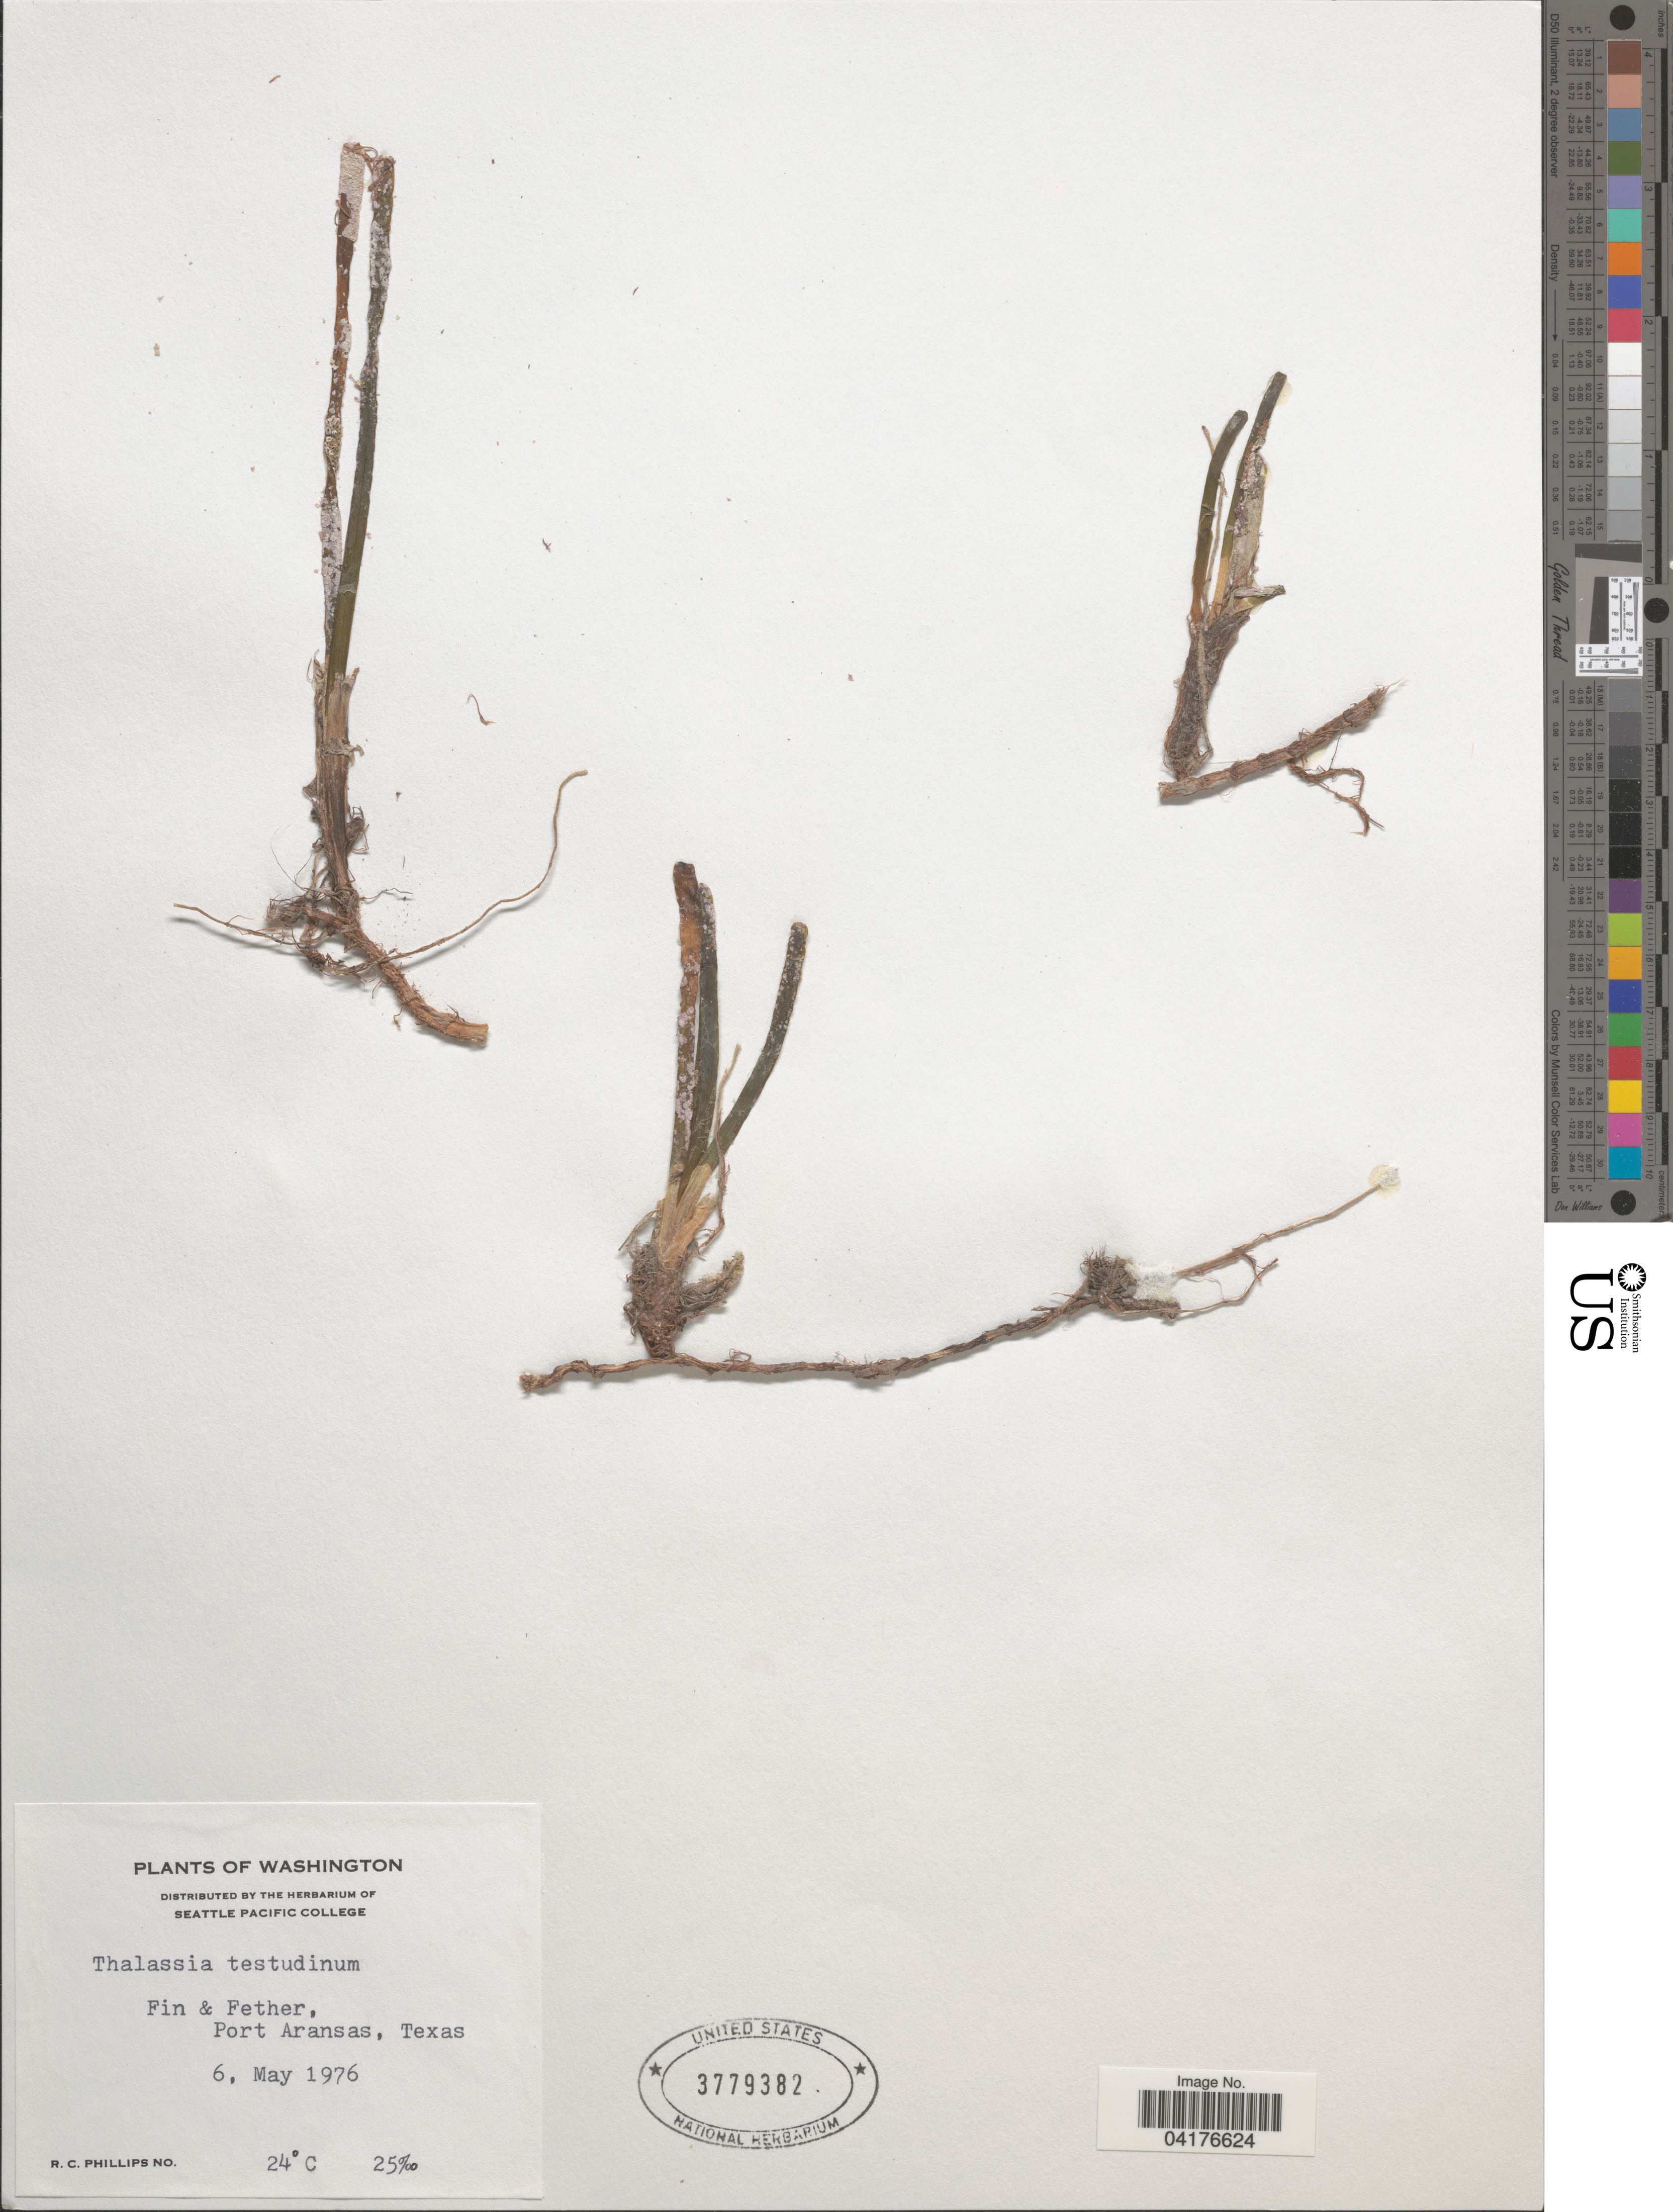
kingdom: Plantae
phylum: Tracheophyta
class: Liliopsida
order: Alismatales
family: Hydrocharitaceae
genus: Thalassia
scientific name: Thalassia testudinum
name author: Banks & Sol. ex K.D. Koenig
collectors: R. C. Phillips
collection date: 1976-05-06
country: United States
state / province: Texas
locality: Fin & Fether, Port Aransas.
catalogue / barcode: US 3779382